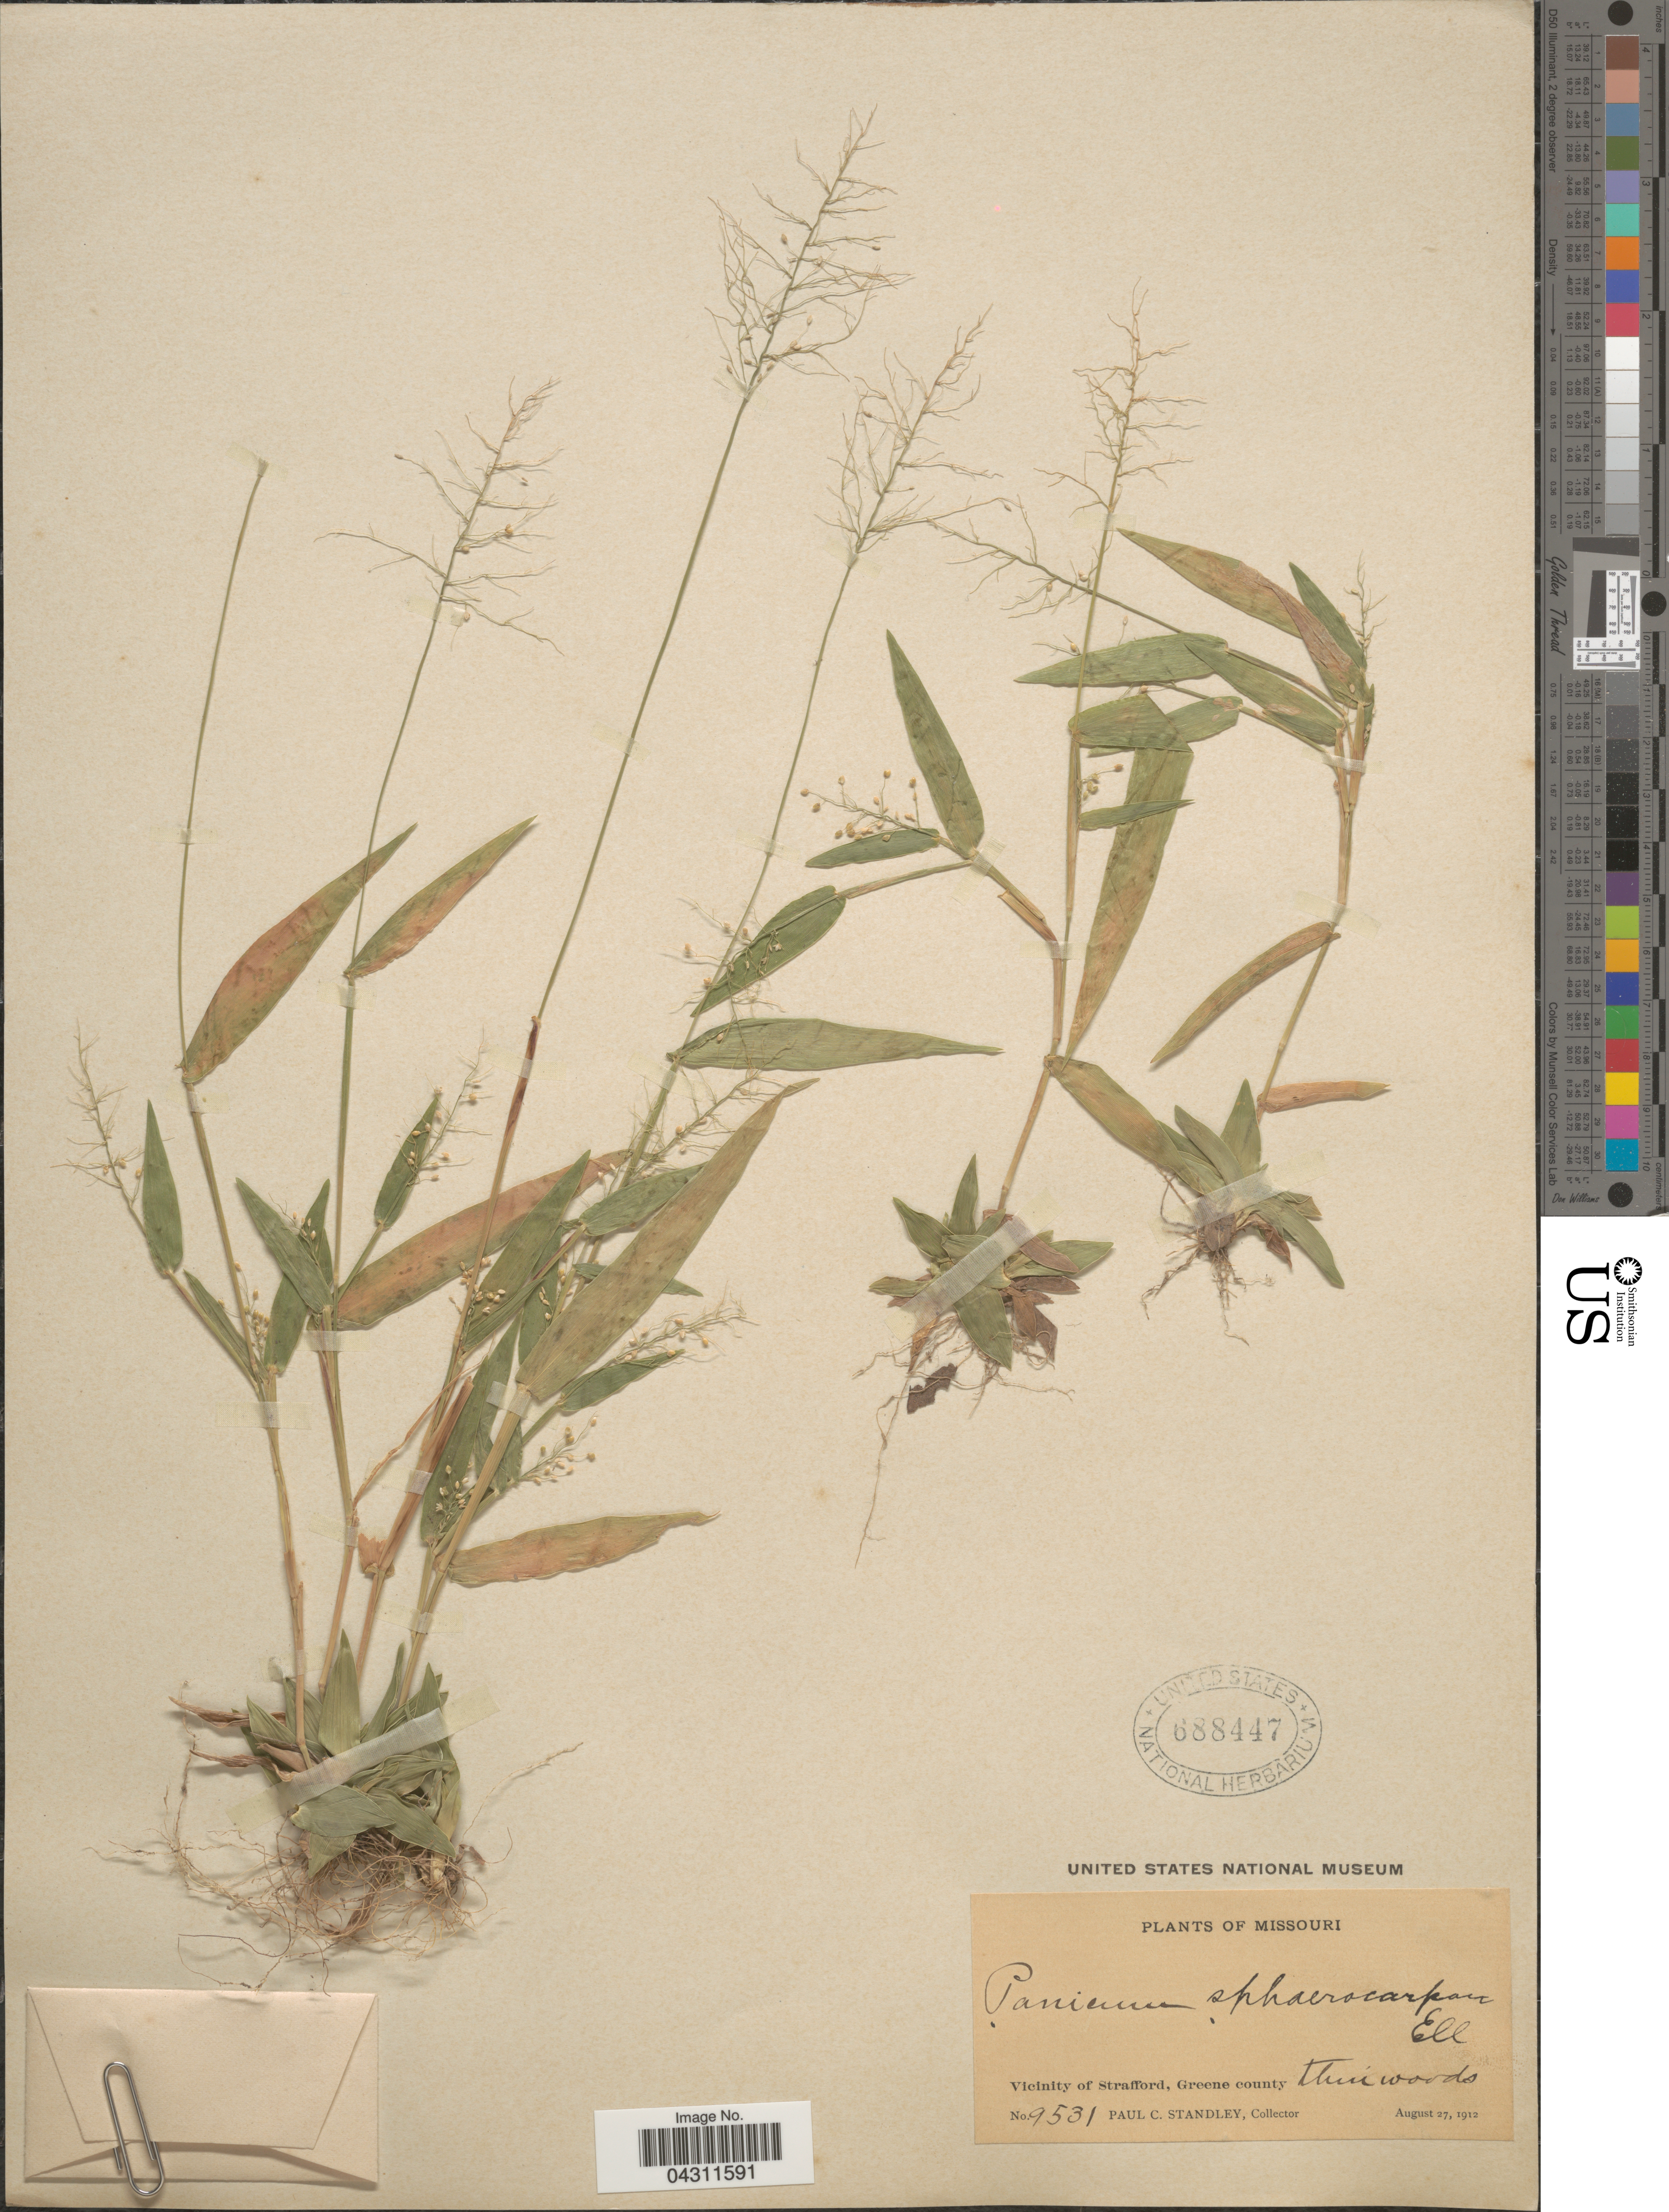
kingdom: Plantae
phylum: Tracheophyta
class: Liliopsida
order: Poales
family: Poaceae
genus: Dichanthelium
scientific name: Dichanthelium strigosum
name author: (Muhl. ex Elliott) Freckmann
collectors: P. C. Standley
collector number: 9531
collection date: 1912-08-27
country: United States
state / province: Missouri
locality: Vicinity of Strafford, Greene County.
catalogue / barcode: US 688447